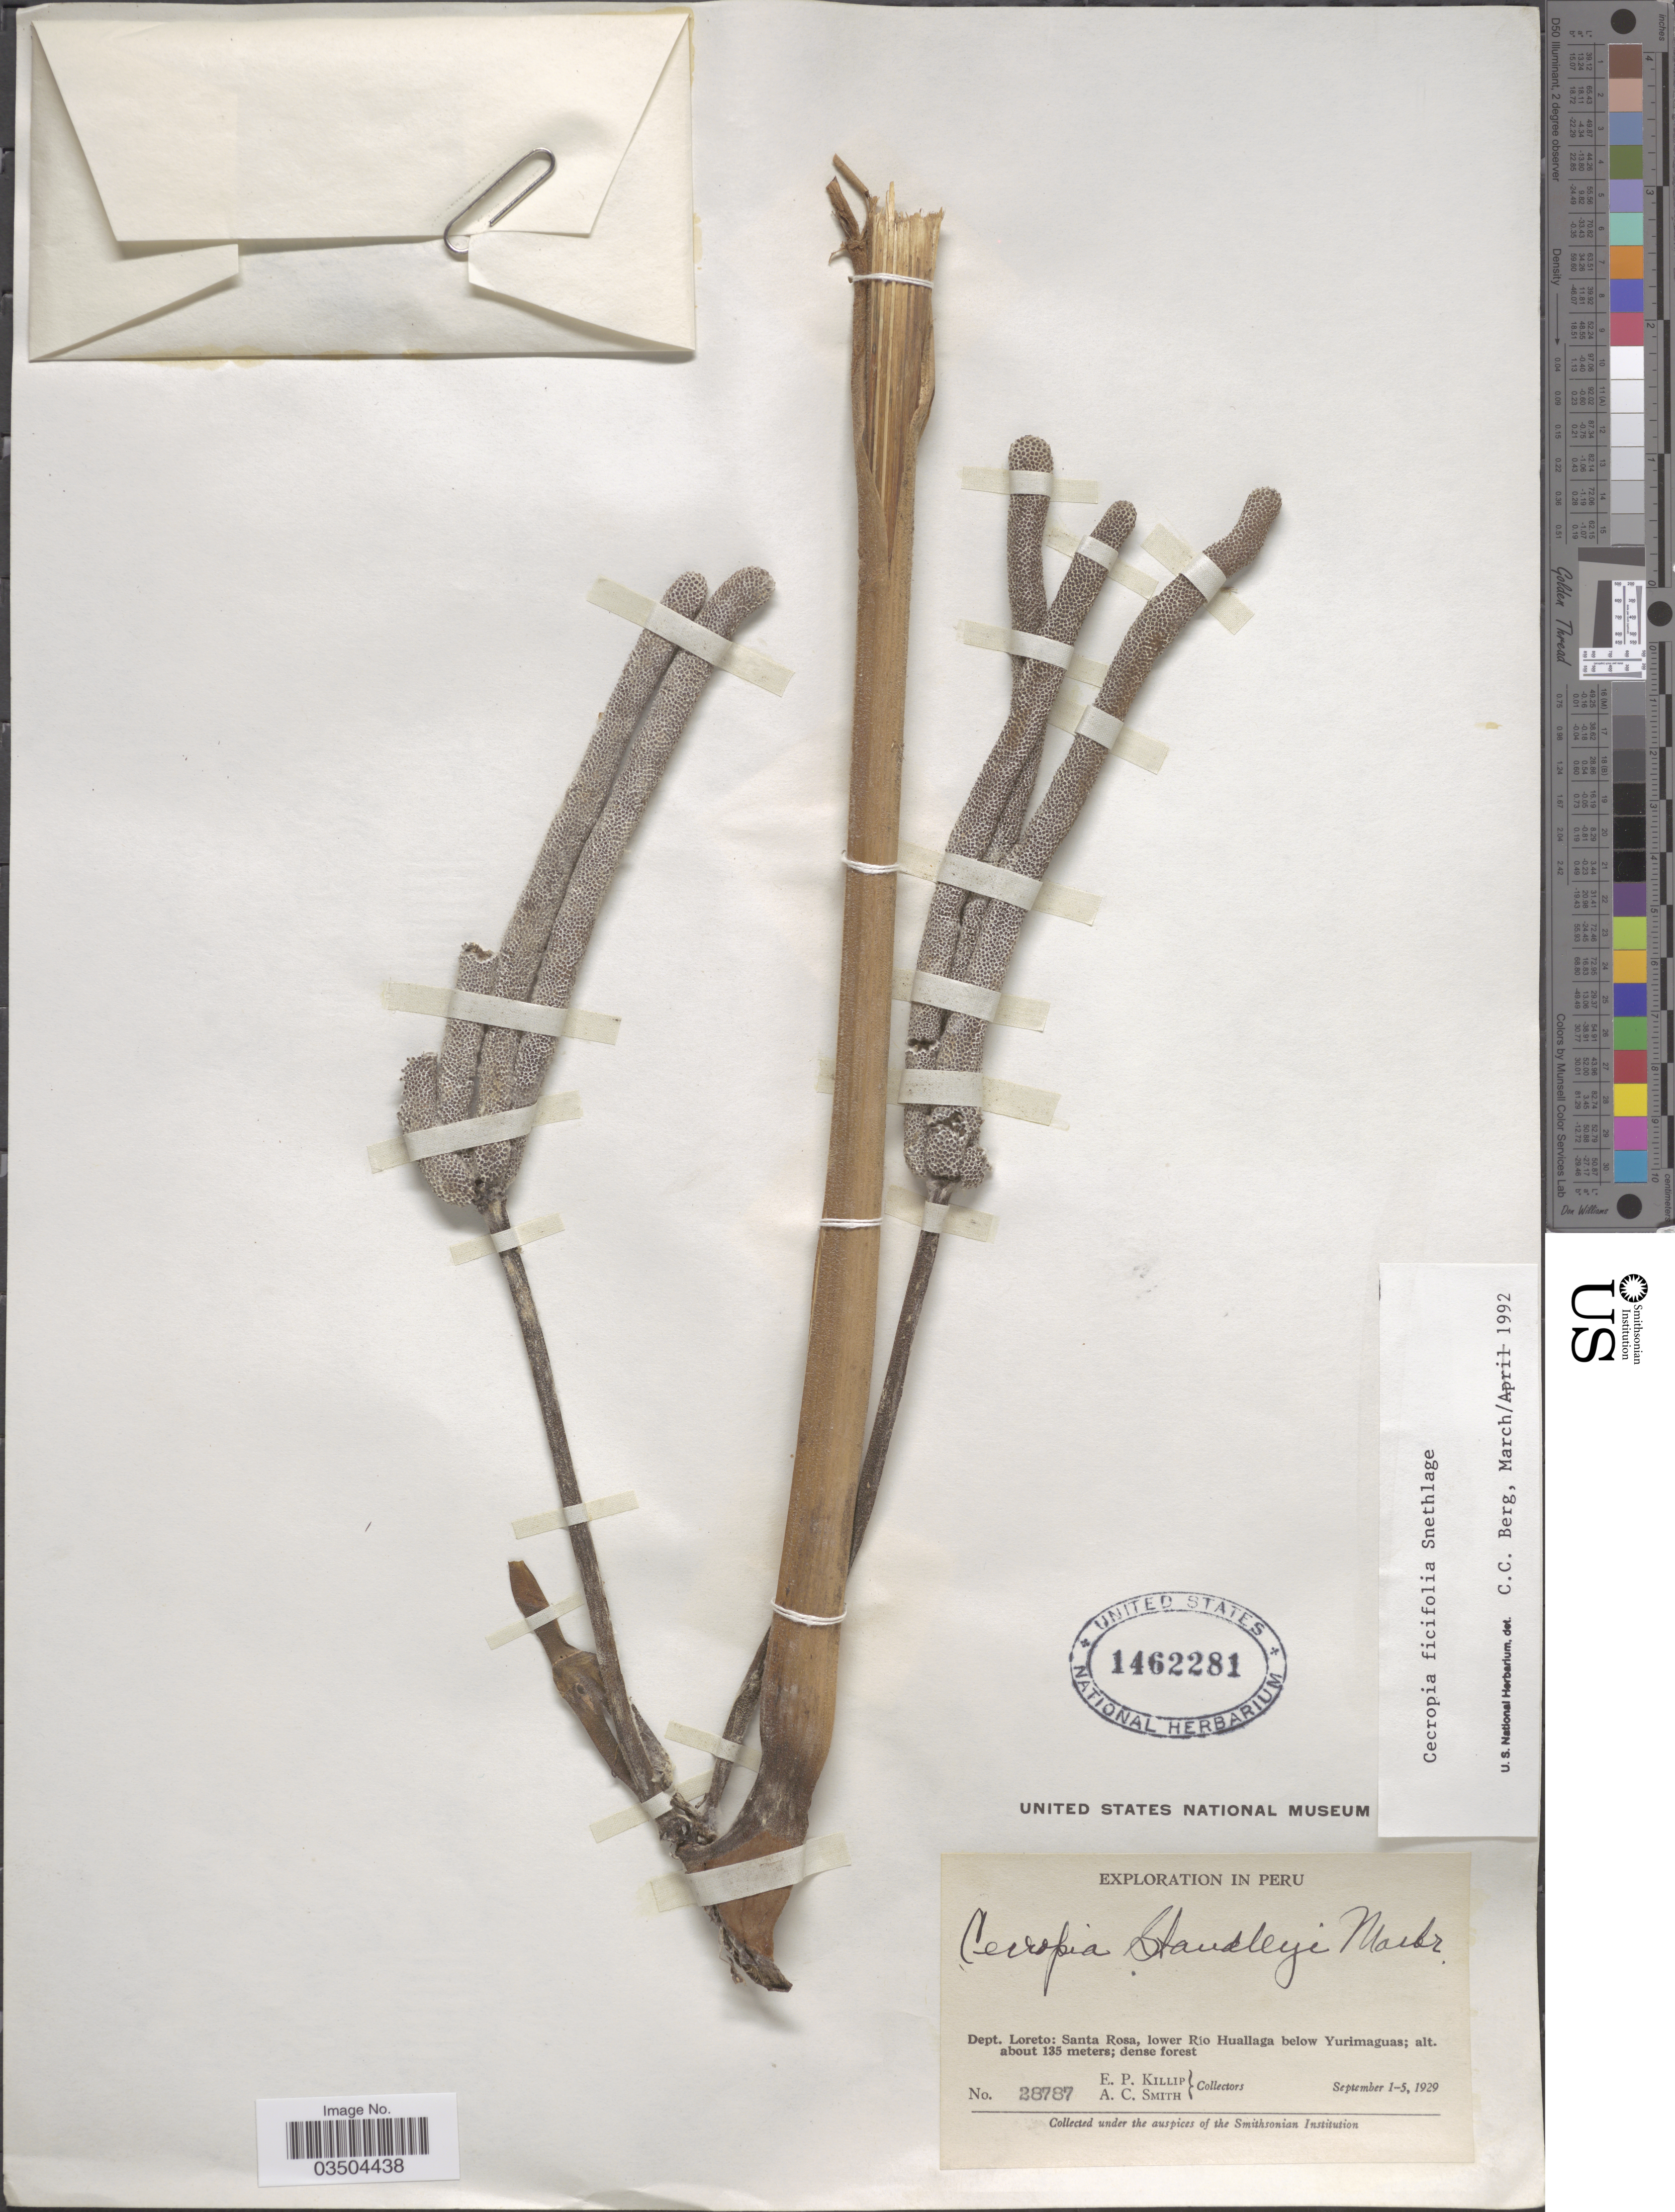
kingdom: Plantae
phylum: Tracheophyta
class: Magnoliopsida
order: Rosales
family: Urticaceae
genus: Cecropia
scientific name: Cecropia ficifolia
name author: Snethlage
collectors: E. P. Killip & A. C. Smith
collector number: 28787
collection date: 1929-09-01/1929-09-05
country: Peru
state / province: Loreto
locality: Dept. Loreto: Santa Rosa, lower Río Huallaga below Yurimaguas.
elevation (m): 135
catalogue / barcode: US 1462281